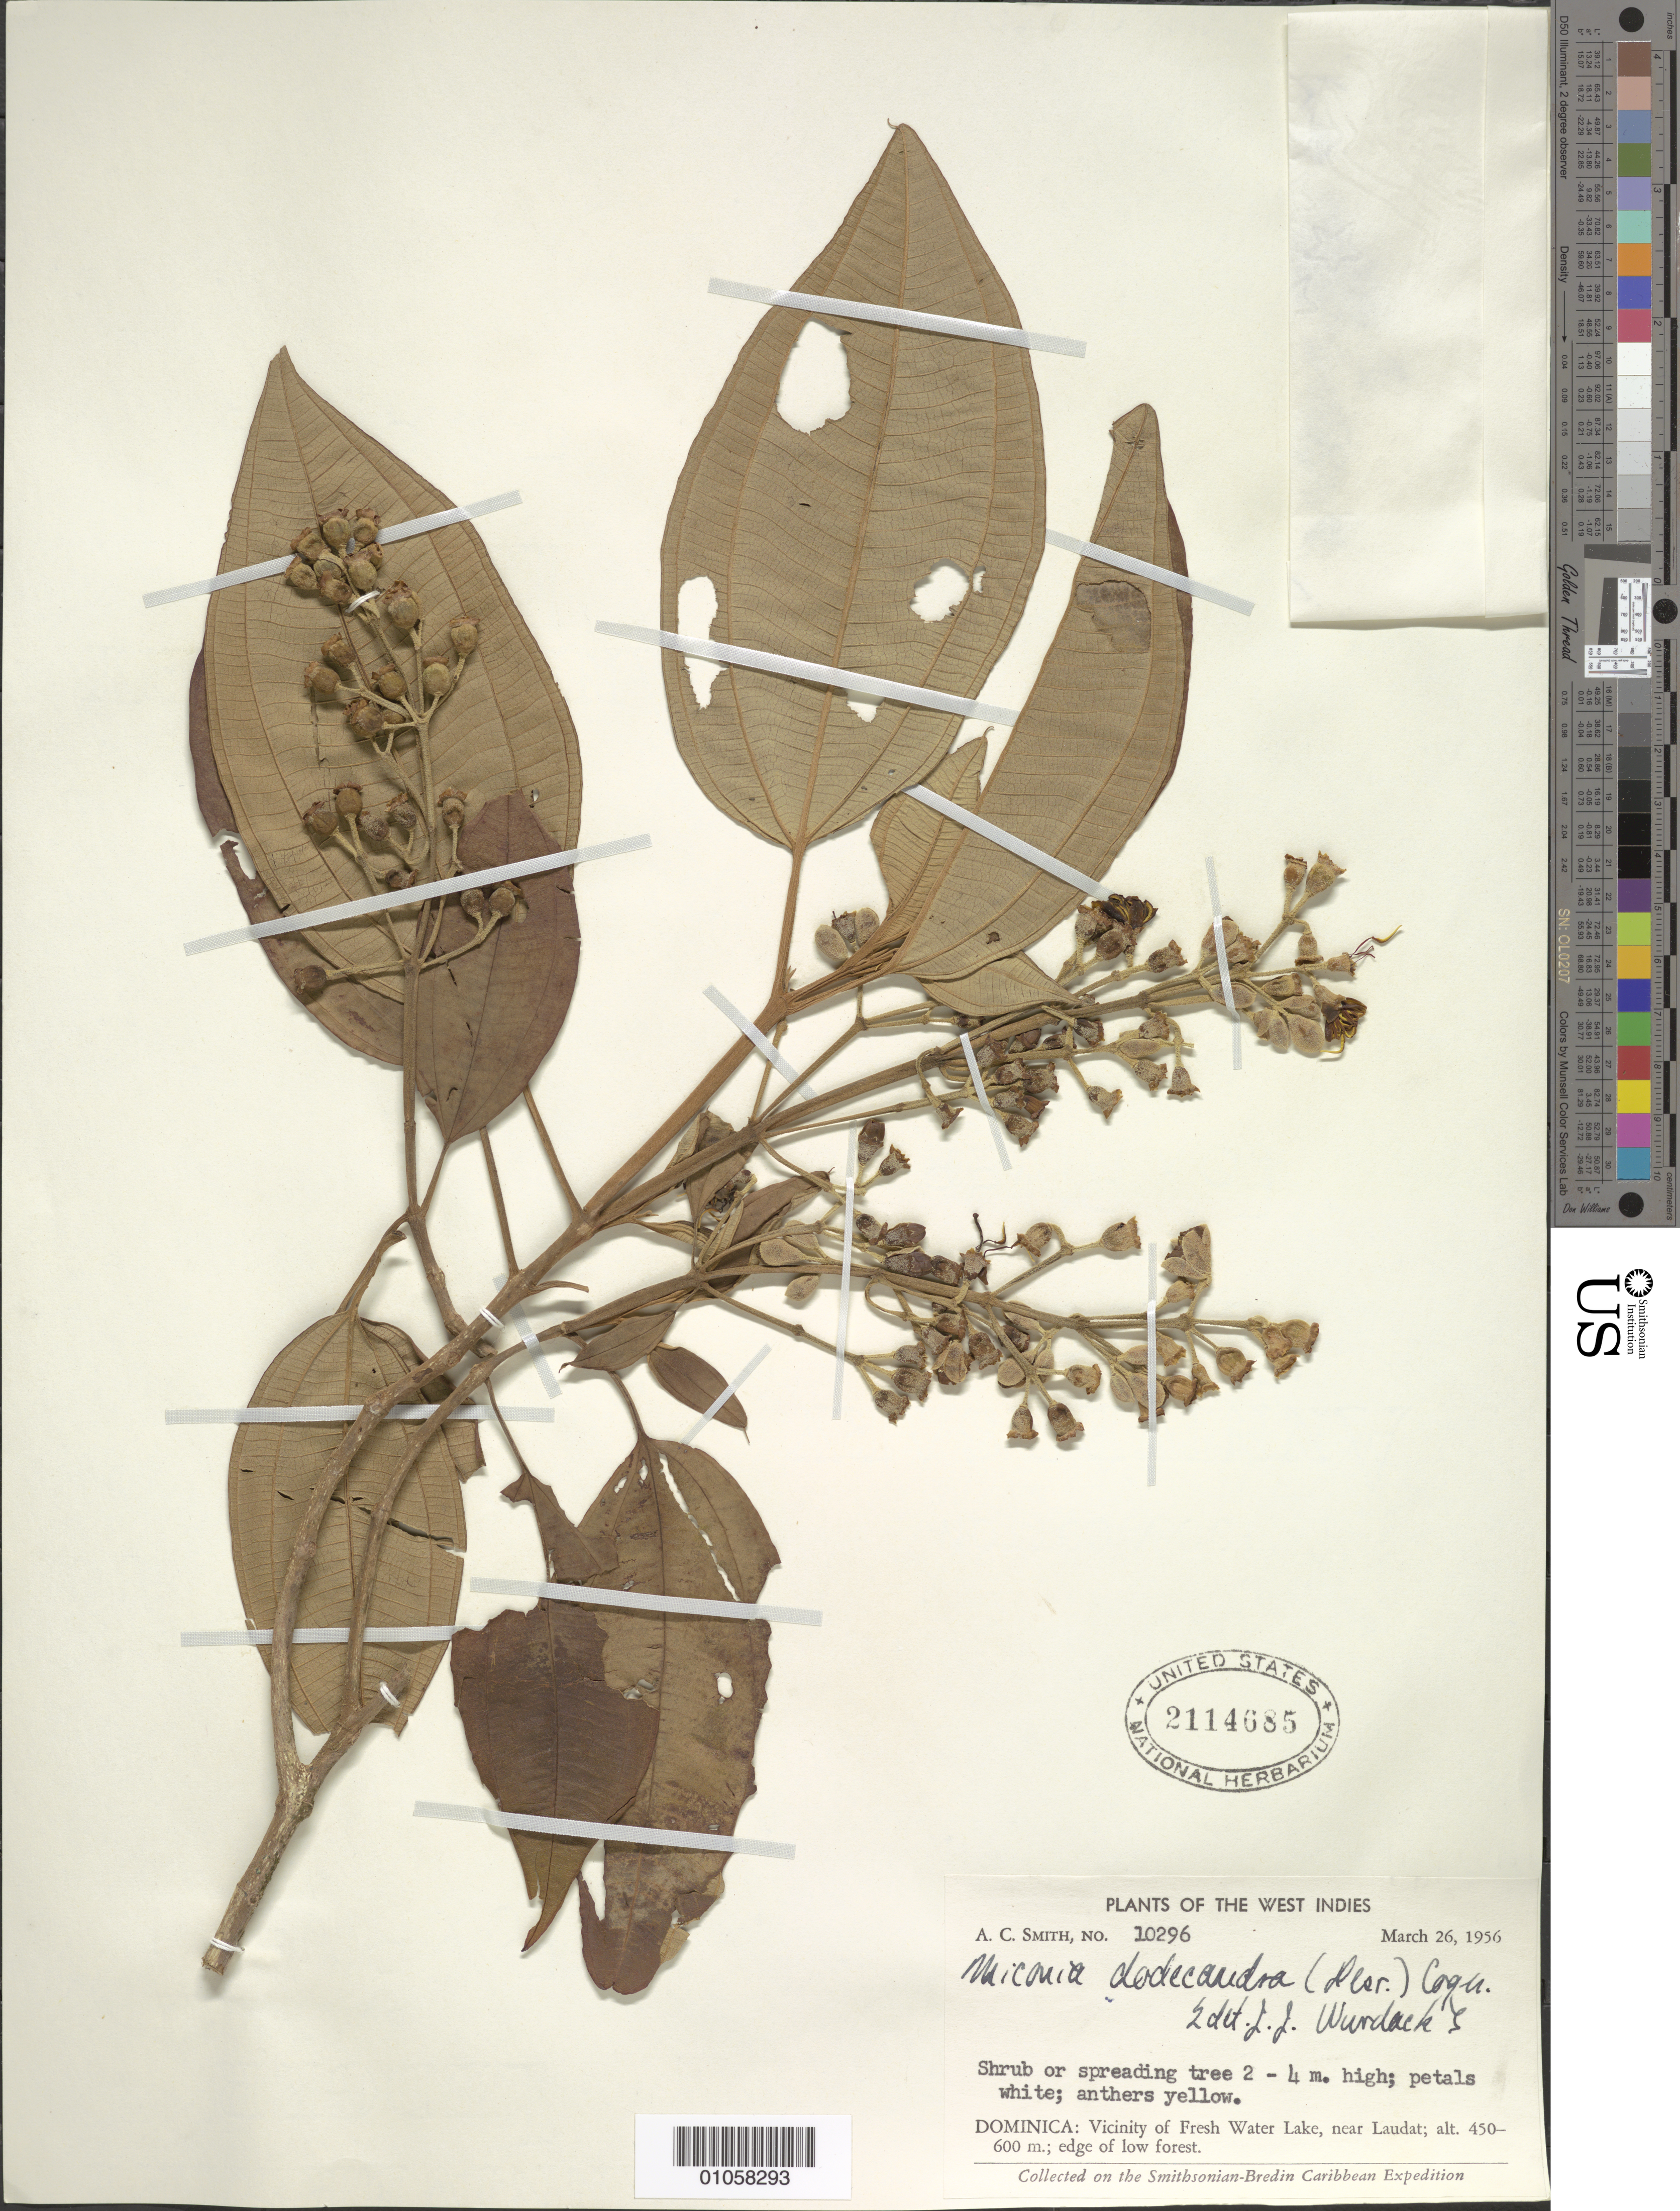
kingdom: Plantae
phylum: Tracheophyta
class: Magnoliopsida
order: Myrtales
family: Melastomataceae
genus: Miconia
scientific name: Miconia dodecandra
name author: Cogn.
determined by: Wurdack, John J., (US), US (UNITED STATES)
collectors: A. C. Smith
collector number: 10296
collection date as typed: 26 Mar 1956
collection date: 1956-03-26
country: Dominica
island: Dominica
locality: Fresh Water Lake vicinity, near Laudat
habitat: Edge of low forest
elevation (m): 450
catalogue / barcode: US 2114685